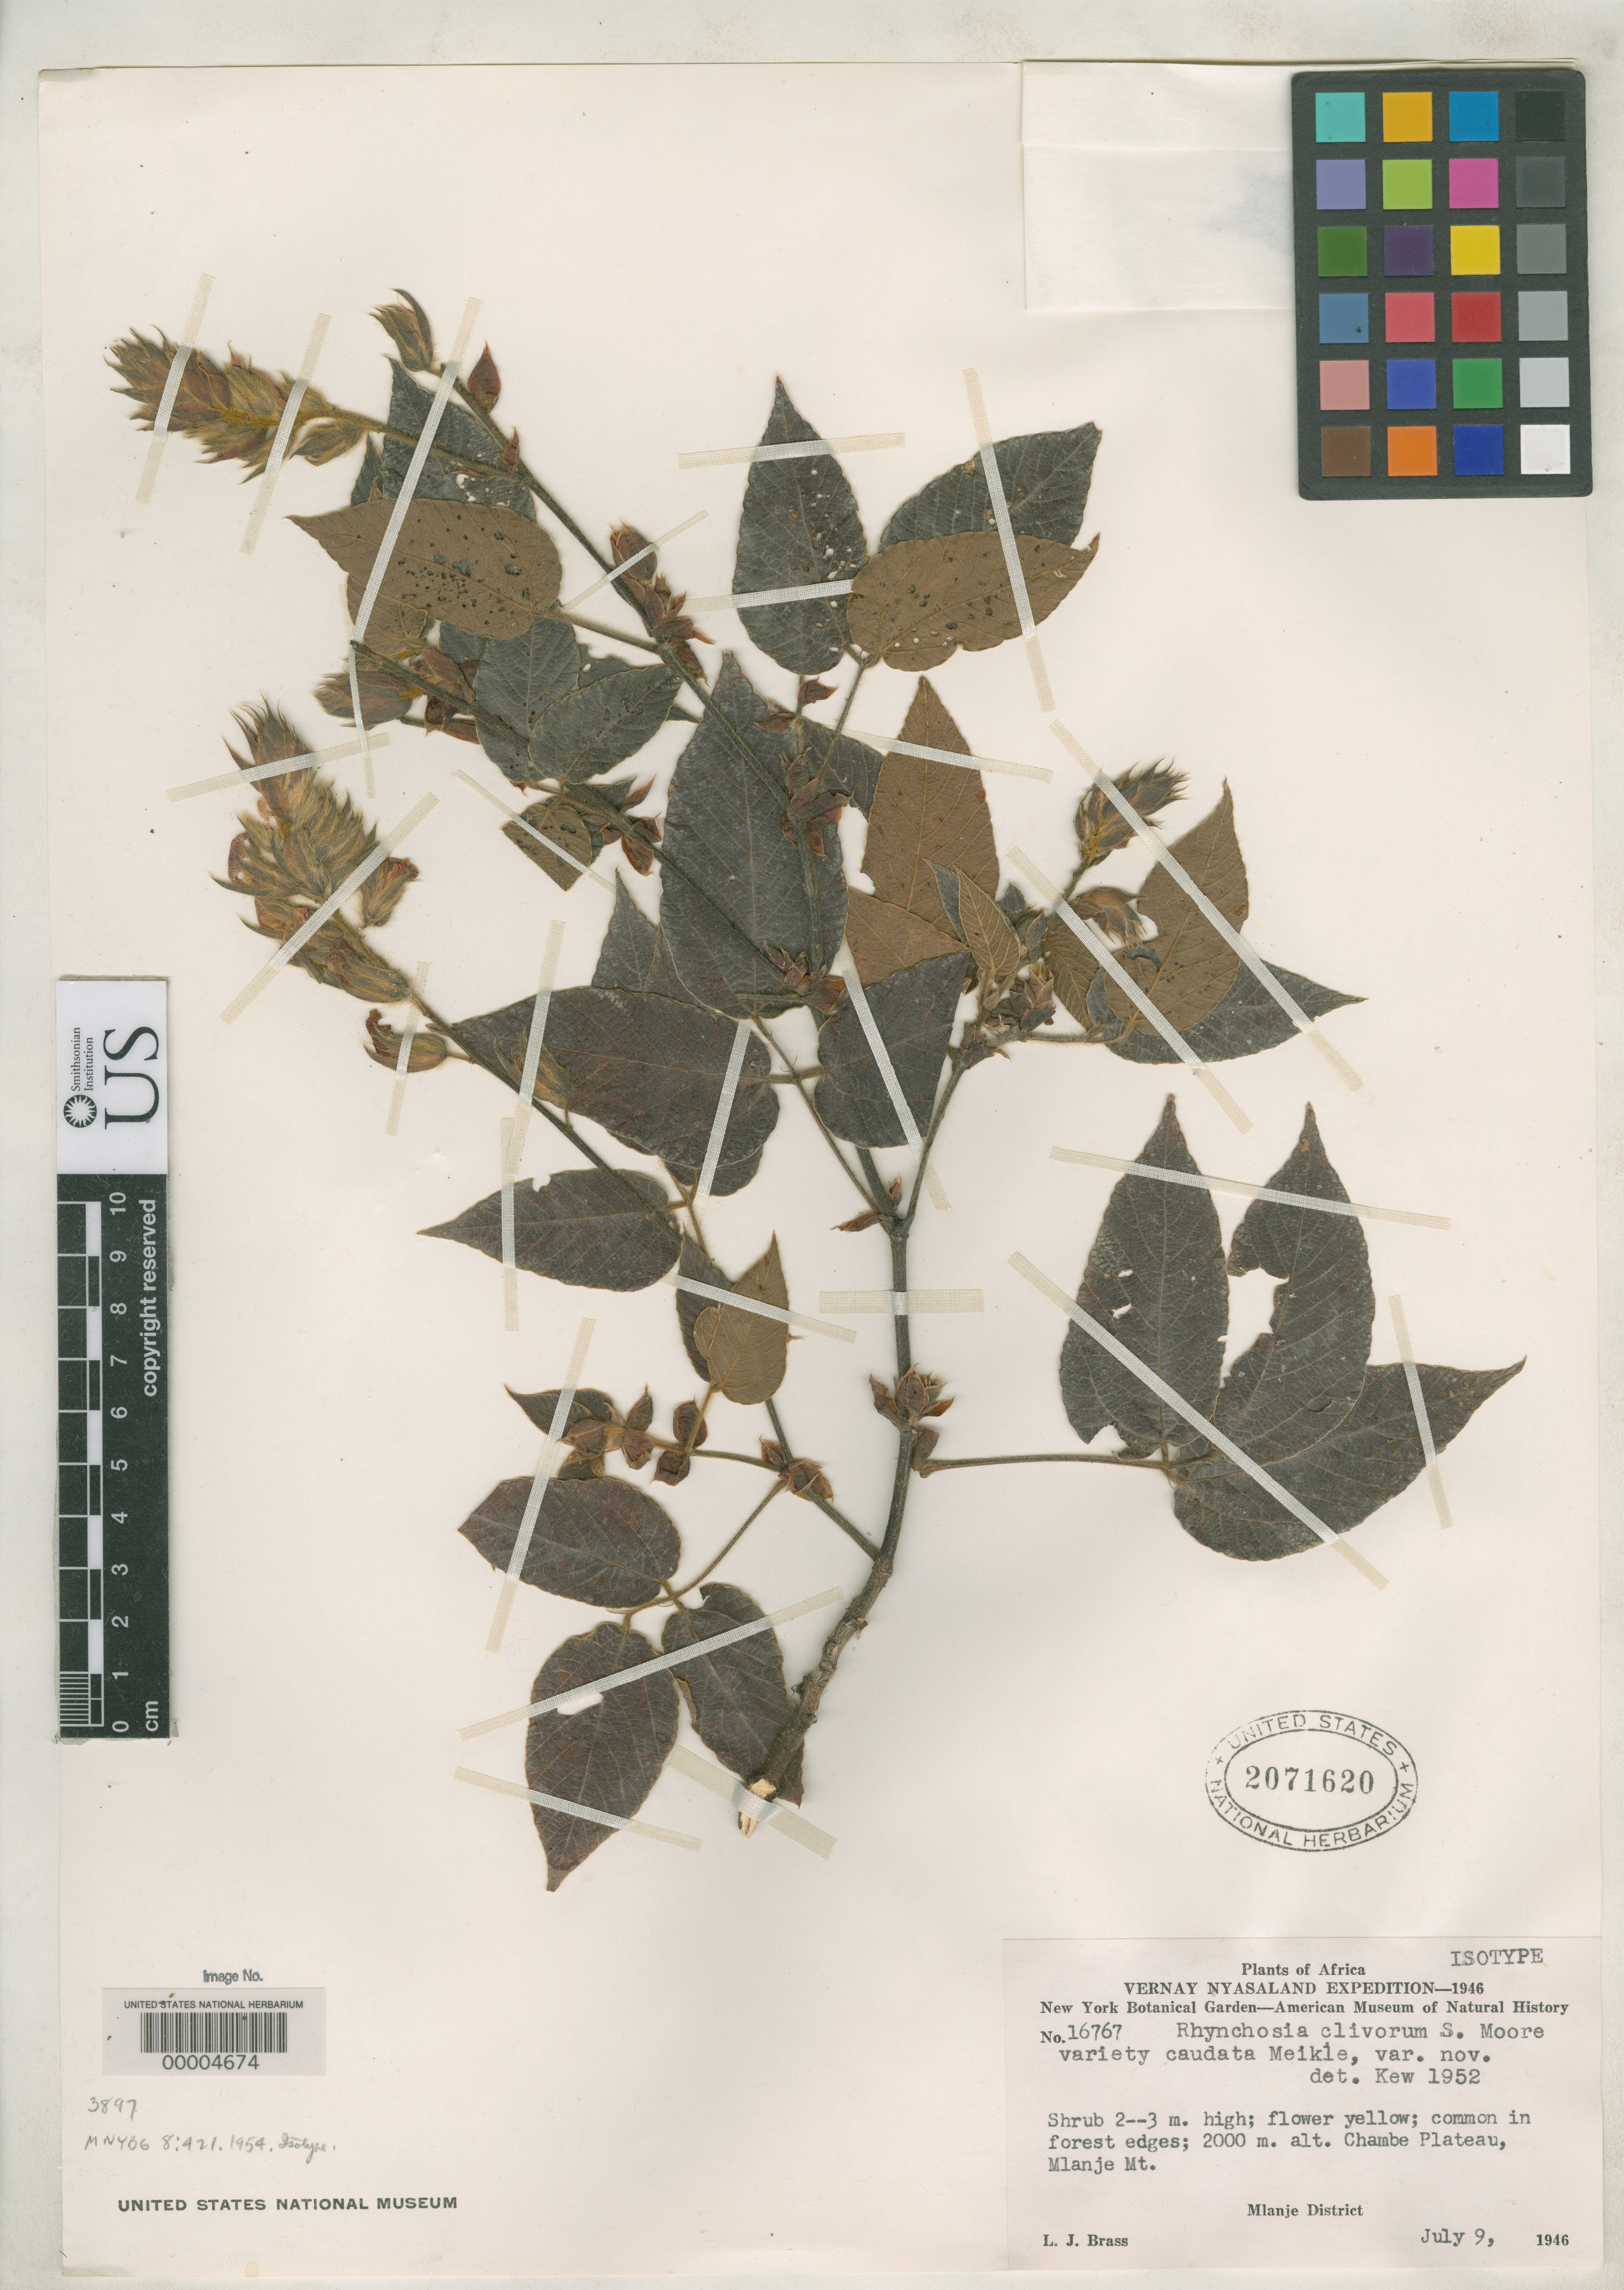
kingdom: Plantae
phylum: Tracheophyta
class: Magnoliopsida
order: Fabales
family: Fabaceae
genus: Rhynchosia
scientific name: Rhynchosia clivorum var. caudata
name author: Meikle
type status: Isotype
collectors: L. J. Brass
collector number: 16767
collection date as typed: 09 Jul 1946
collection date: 1946-07-09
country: Malawi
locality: Mlanje Mt., Chambe Plateau.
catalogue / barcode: US 2071620